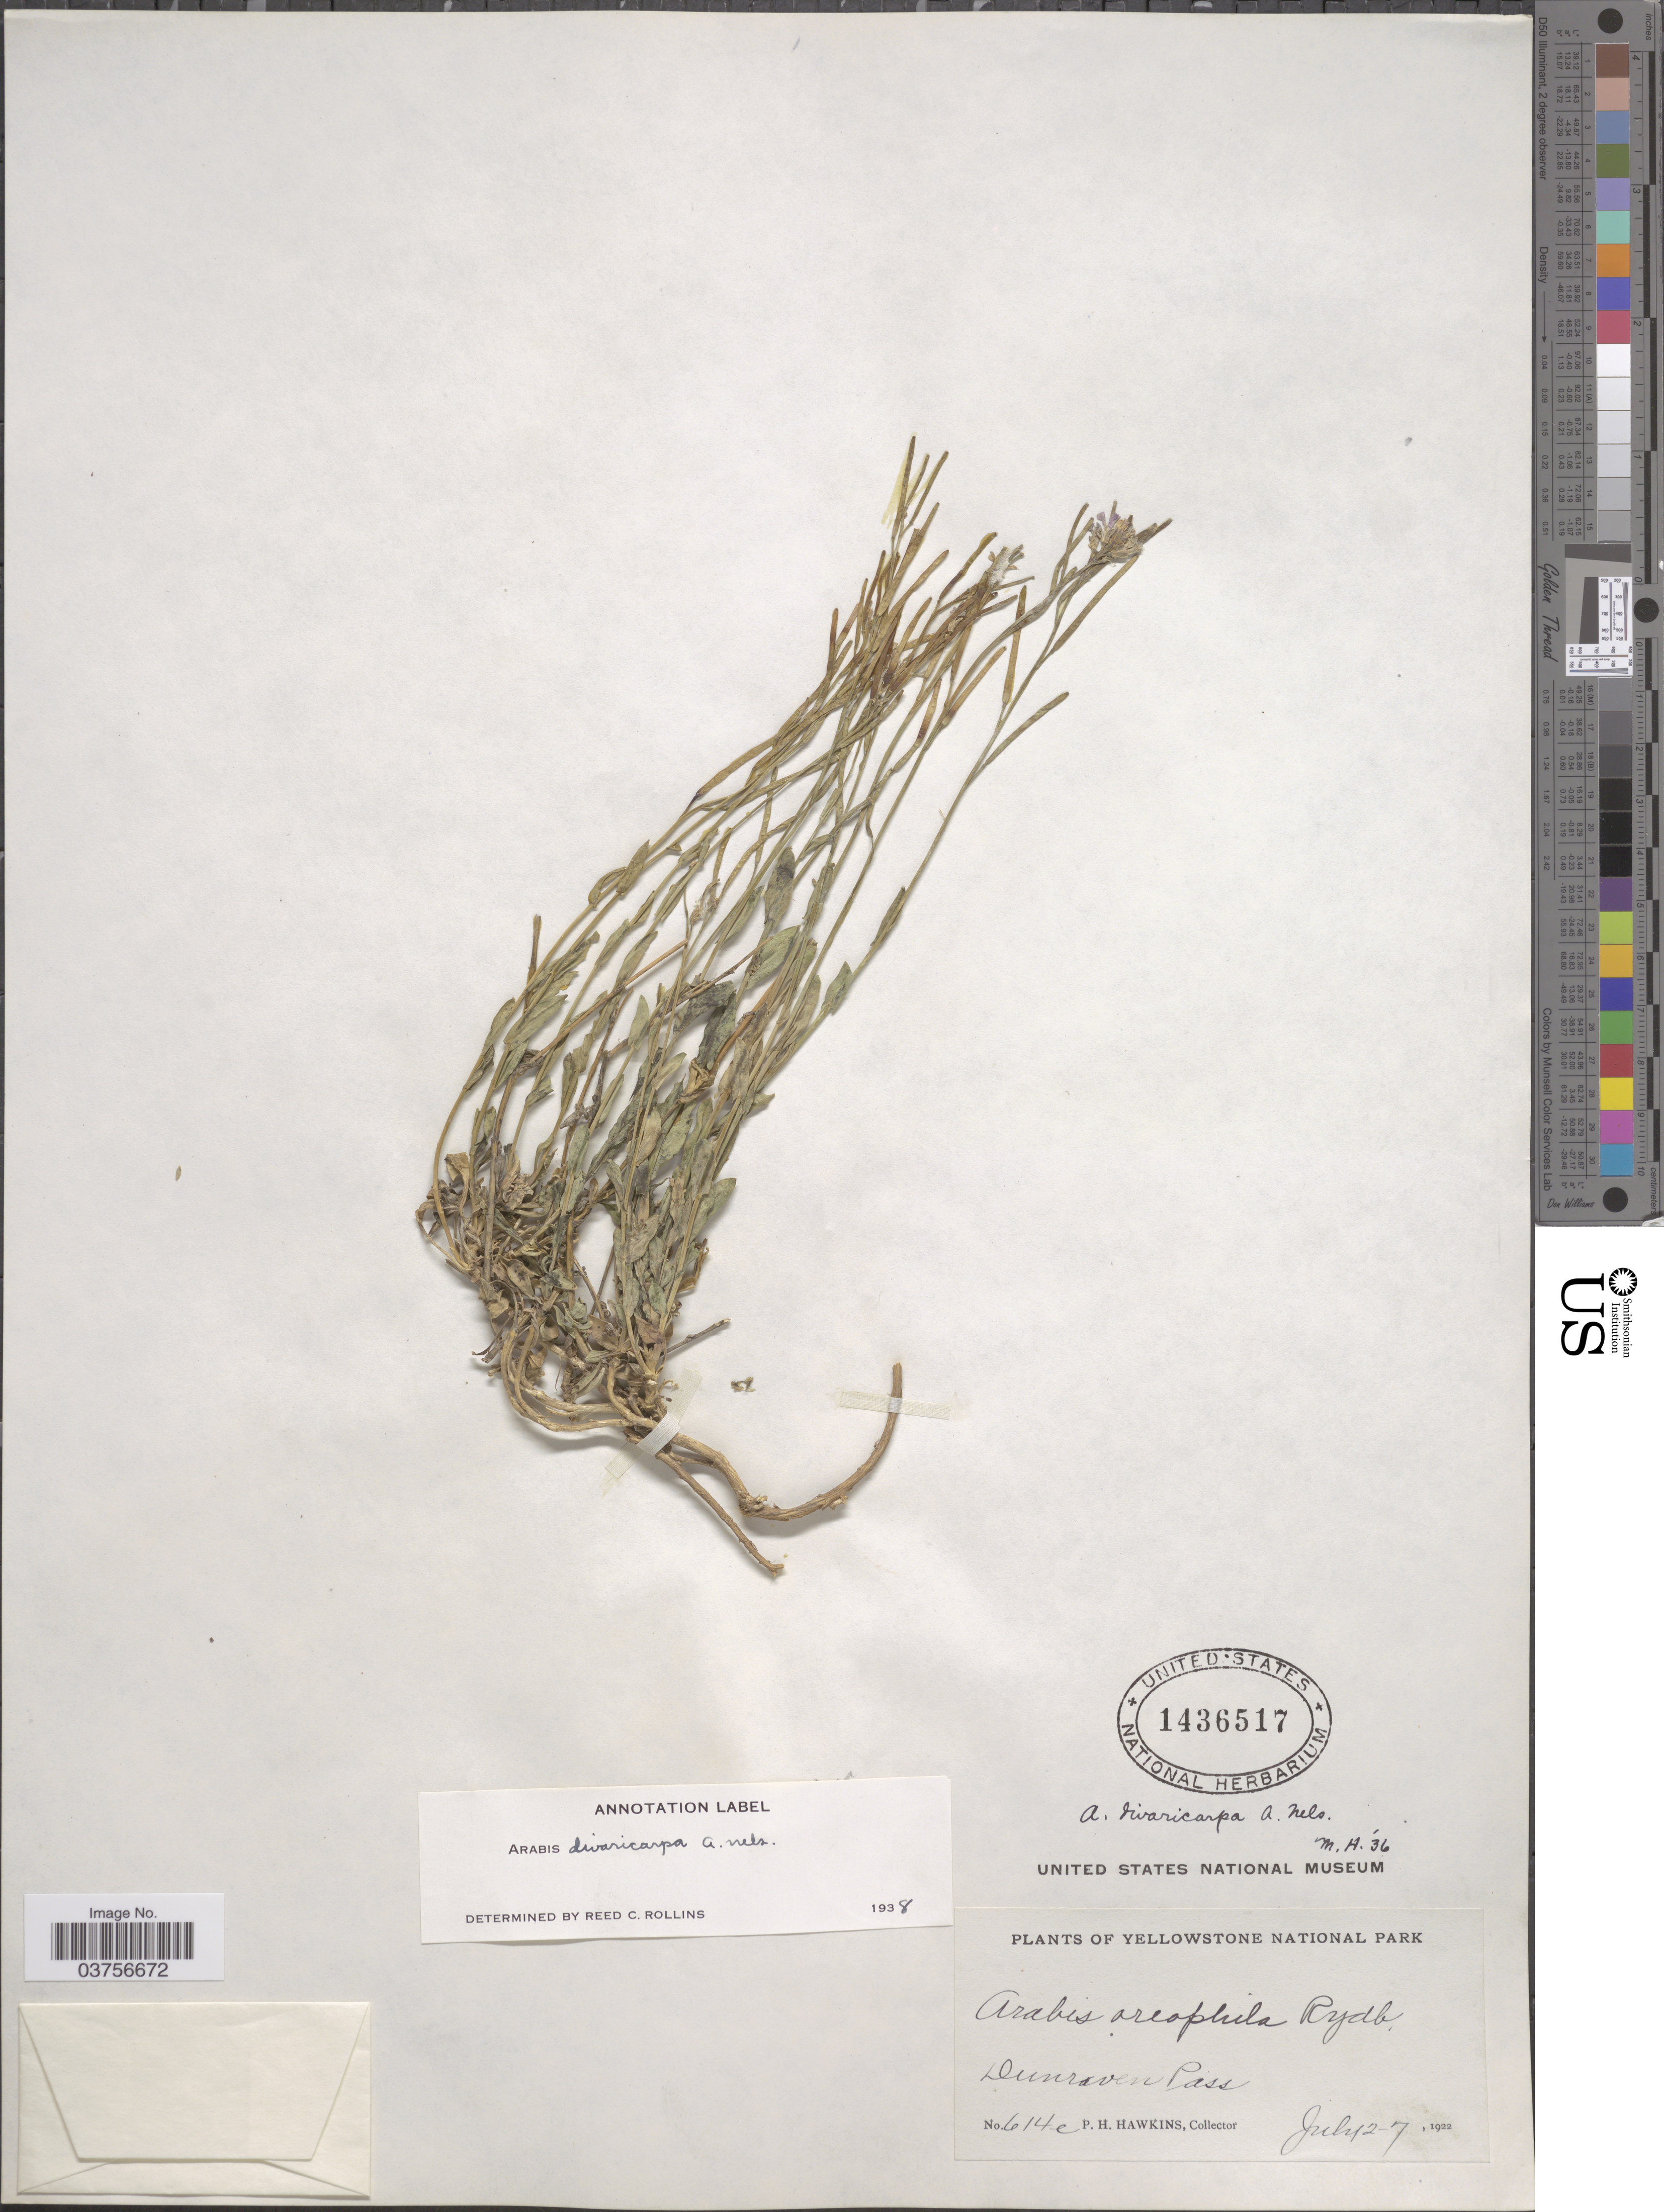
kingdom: Plantae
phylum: Tracheophyta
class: Magnoliopsida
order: Brassicales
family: Brassicaceae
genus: Arabis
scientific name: Arabis divaricarpa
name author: A. Nelson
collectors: P. Hawkins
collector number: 614e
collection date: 1922-07-02/1922-07-07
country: United States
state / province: Wyoming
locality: Yellowstone National Park. Dunraven Pass.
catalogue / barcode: US 1436517